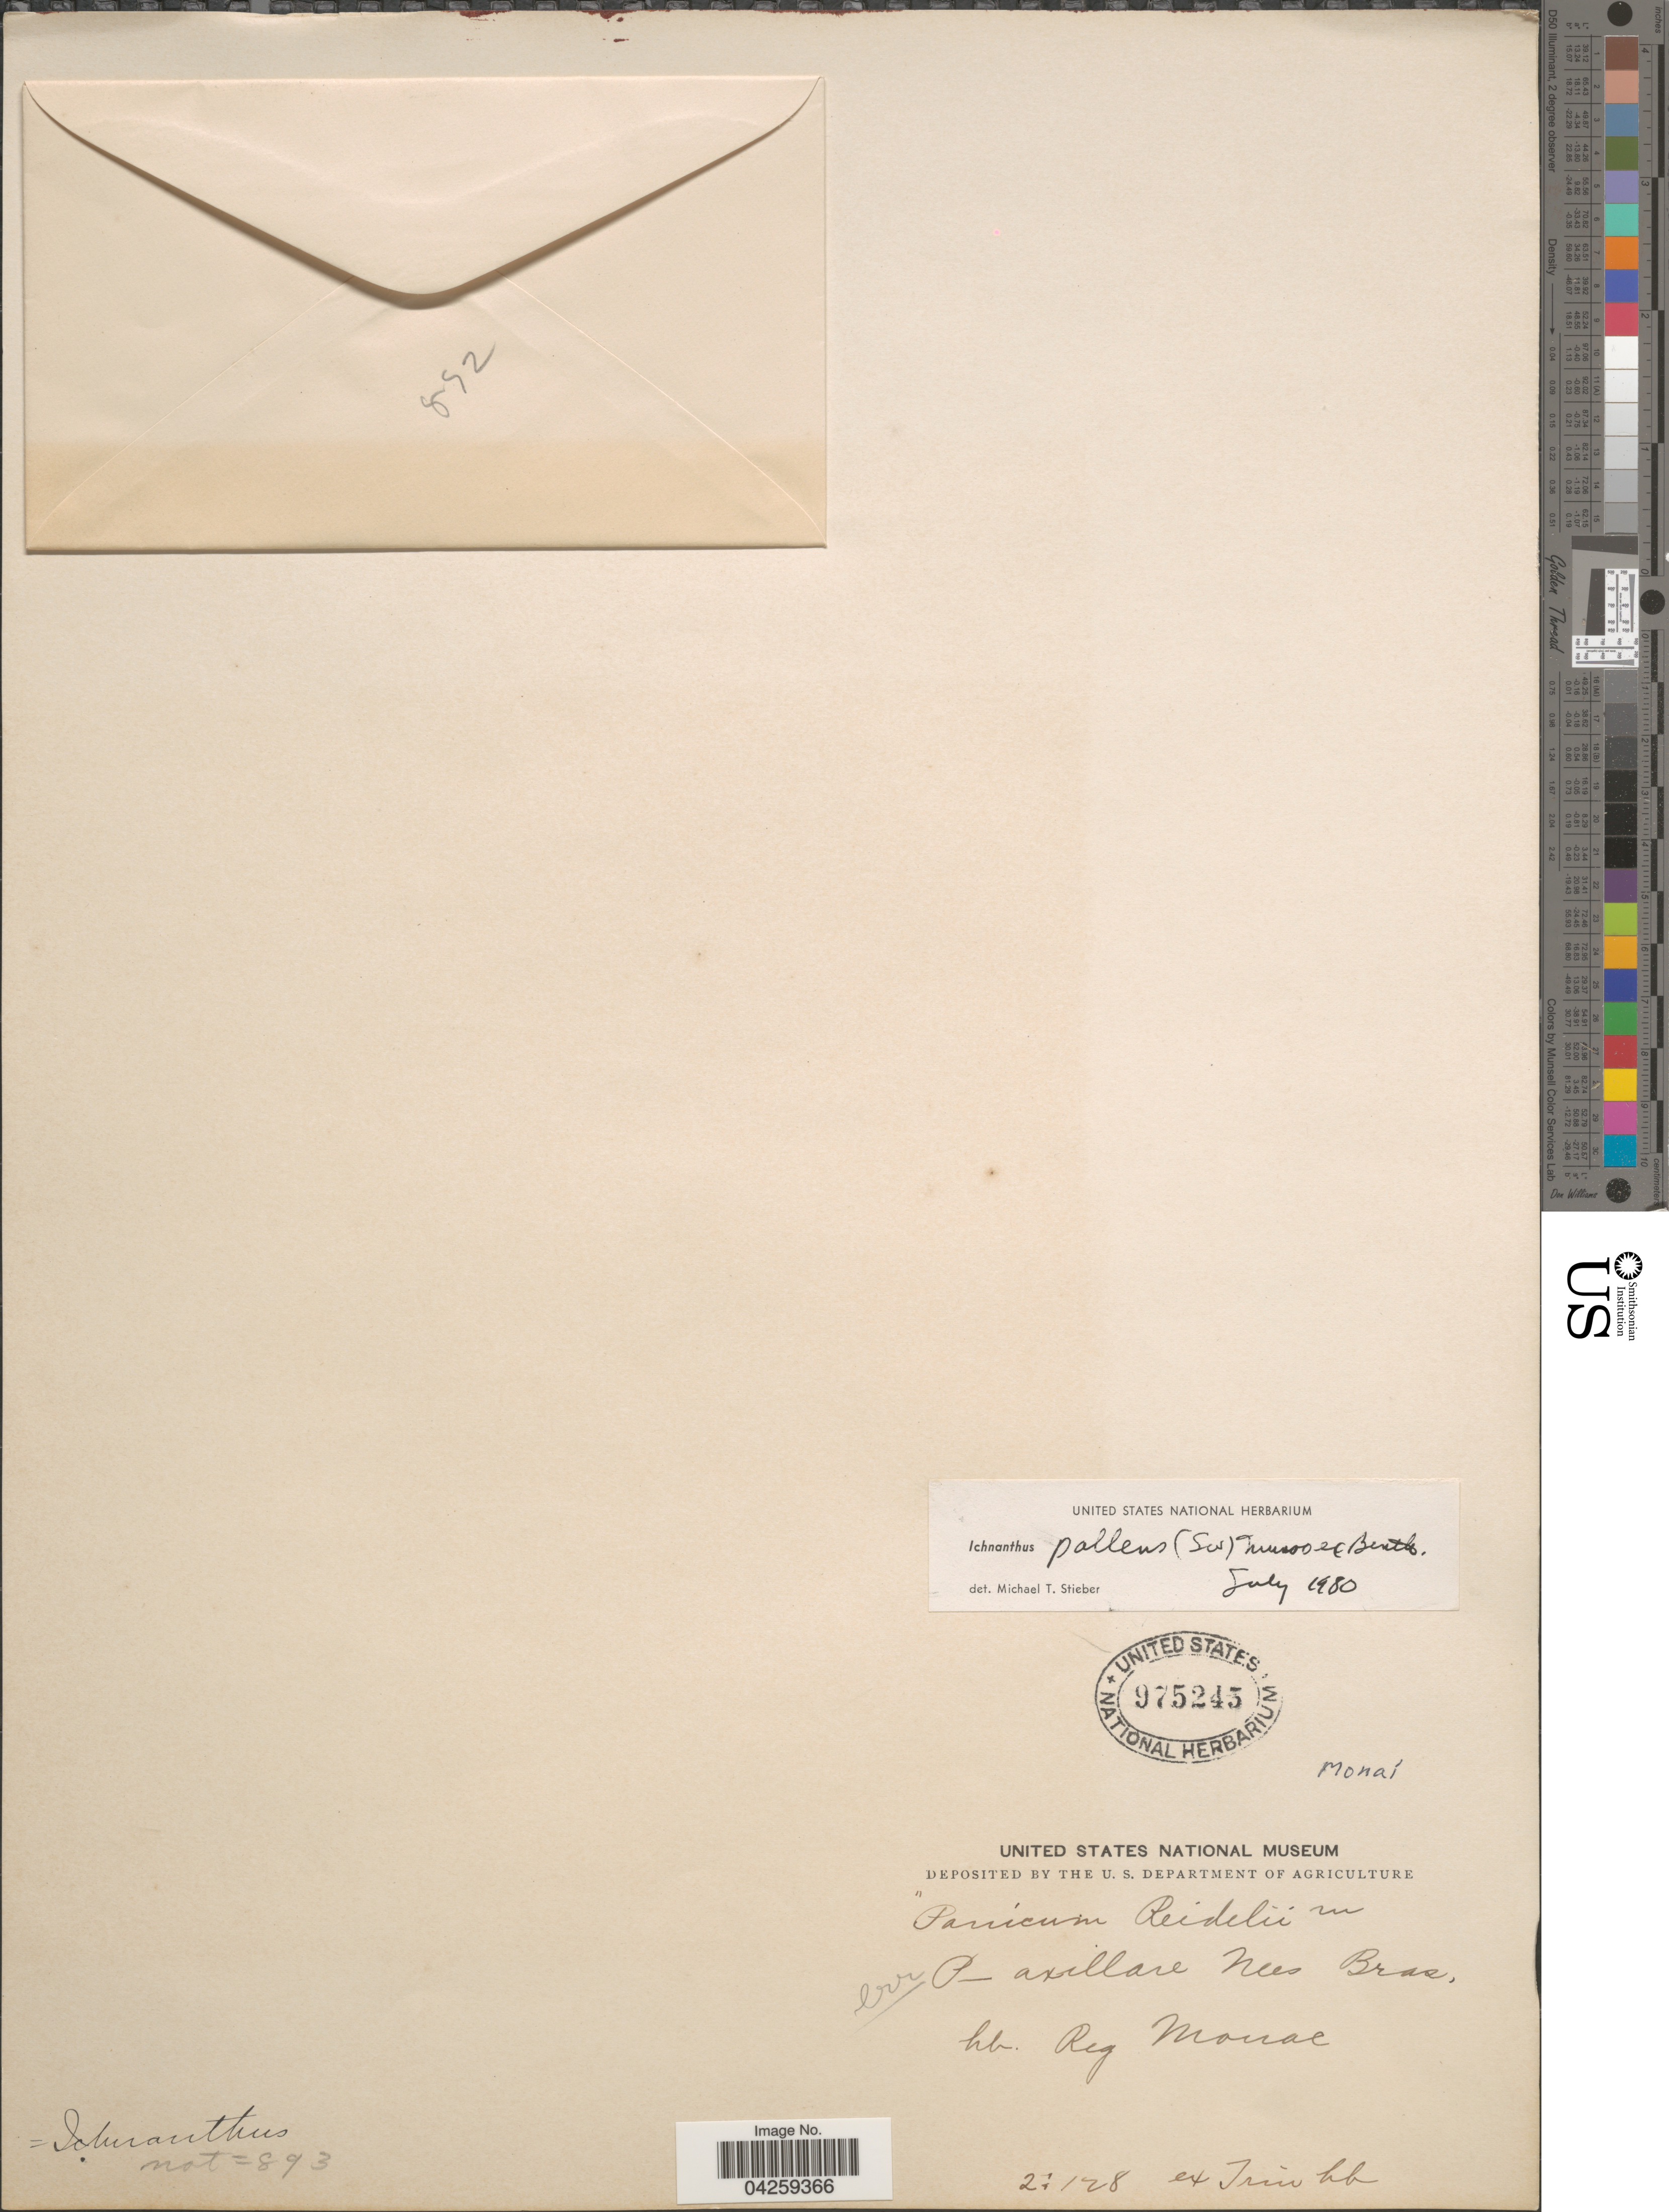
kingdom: Plantae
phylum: Tracheophyta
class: Liliopsida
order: Poales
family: Poaceae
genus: Ichnanthus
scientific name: Ichnanthus pallens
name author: (Sw.) Munro ex Benth.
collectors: ex herb. Regium Monacense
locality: Monaí.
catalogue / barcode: US 975245